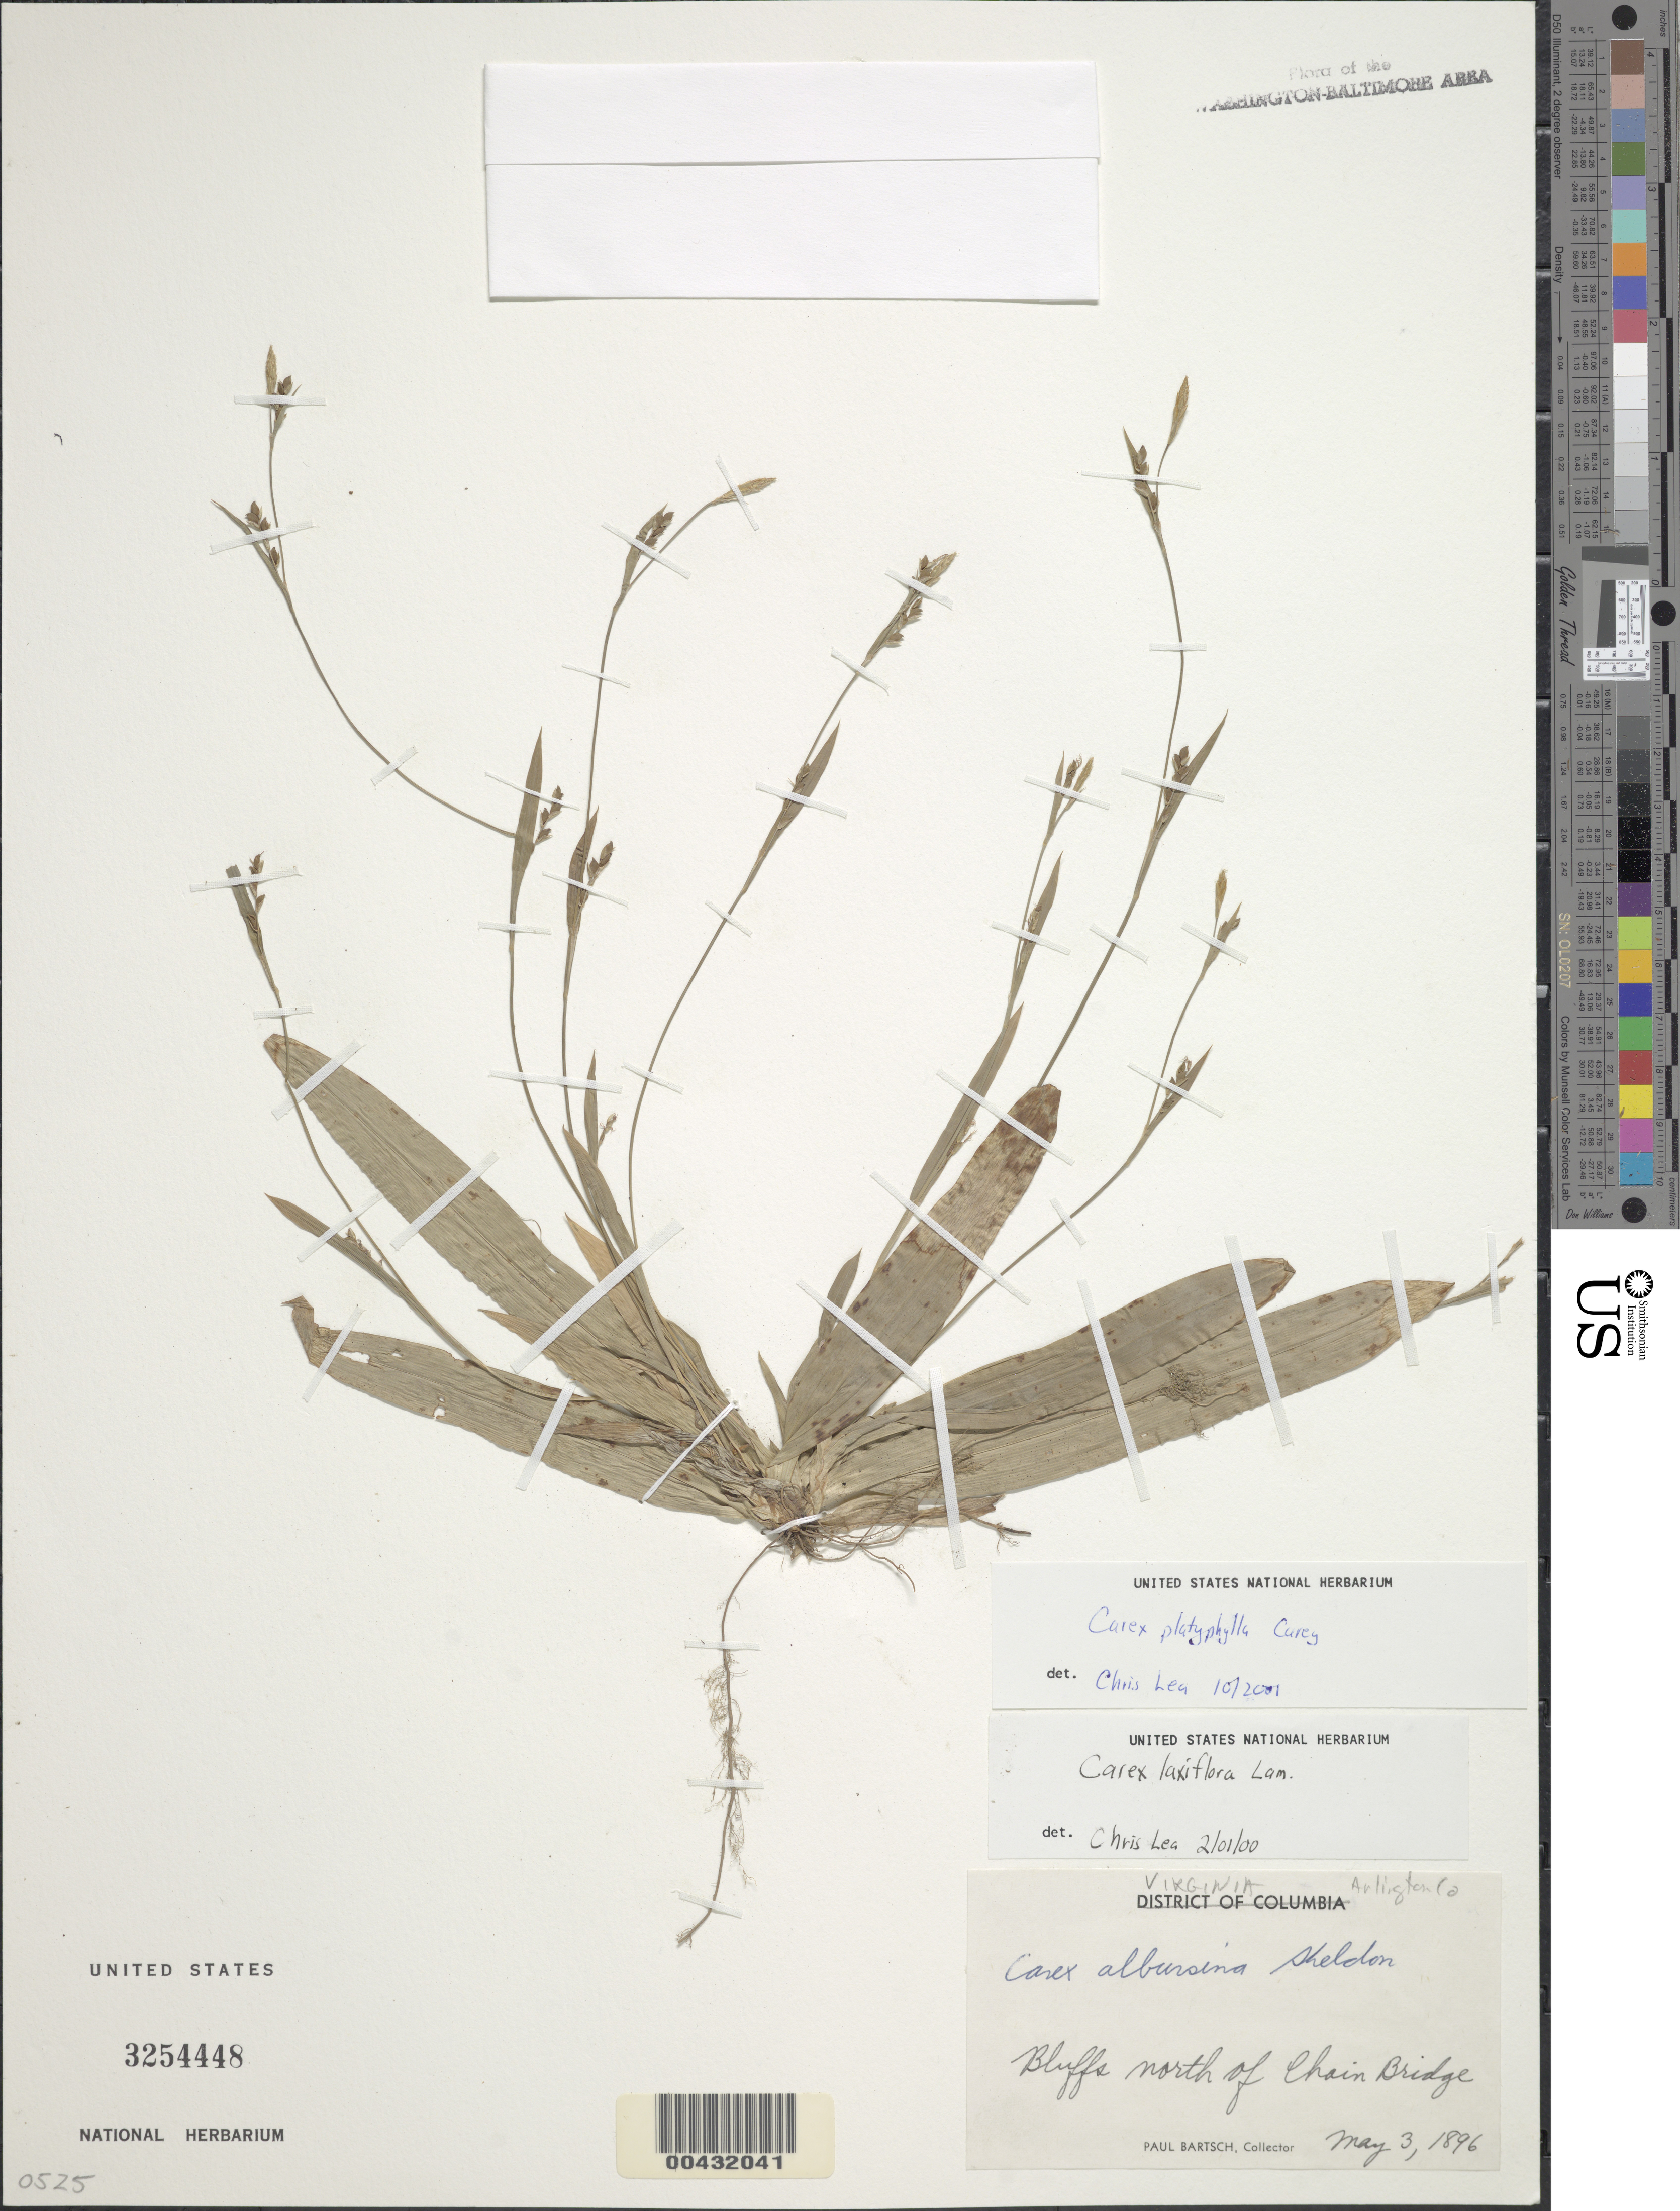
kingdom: Plantae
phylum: Tracheophyta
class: Liliopsida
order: Poales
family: Cyperaceae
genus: Carex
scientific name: Carex platyphylla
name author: J. Carey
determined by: Lea, C.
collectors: P. Bartsch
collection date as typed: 03 May 1896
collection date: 1896-05-03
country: United States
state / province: Virginia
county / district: Arlington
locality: N of Chain Bridge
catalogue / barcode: US 3254448